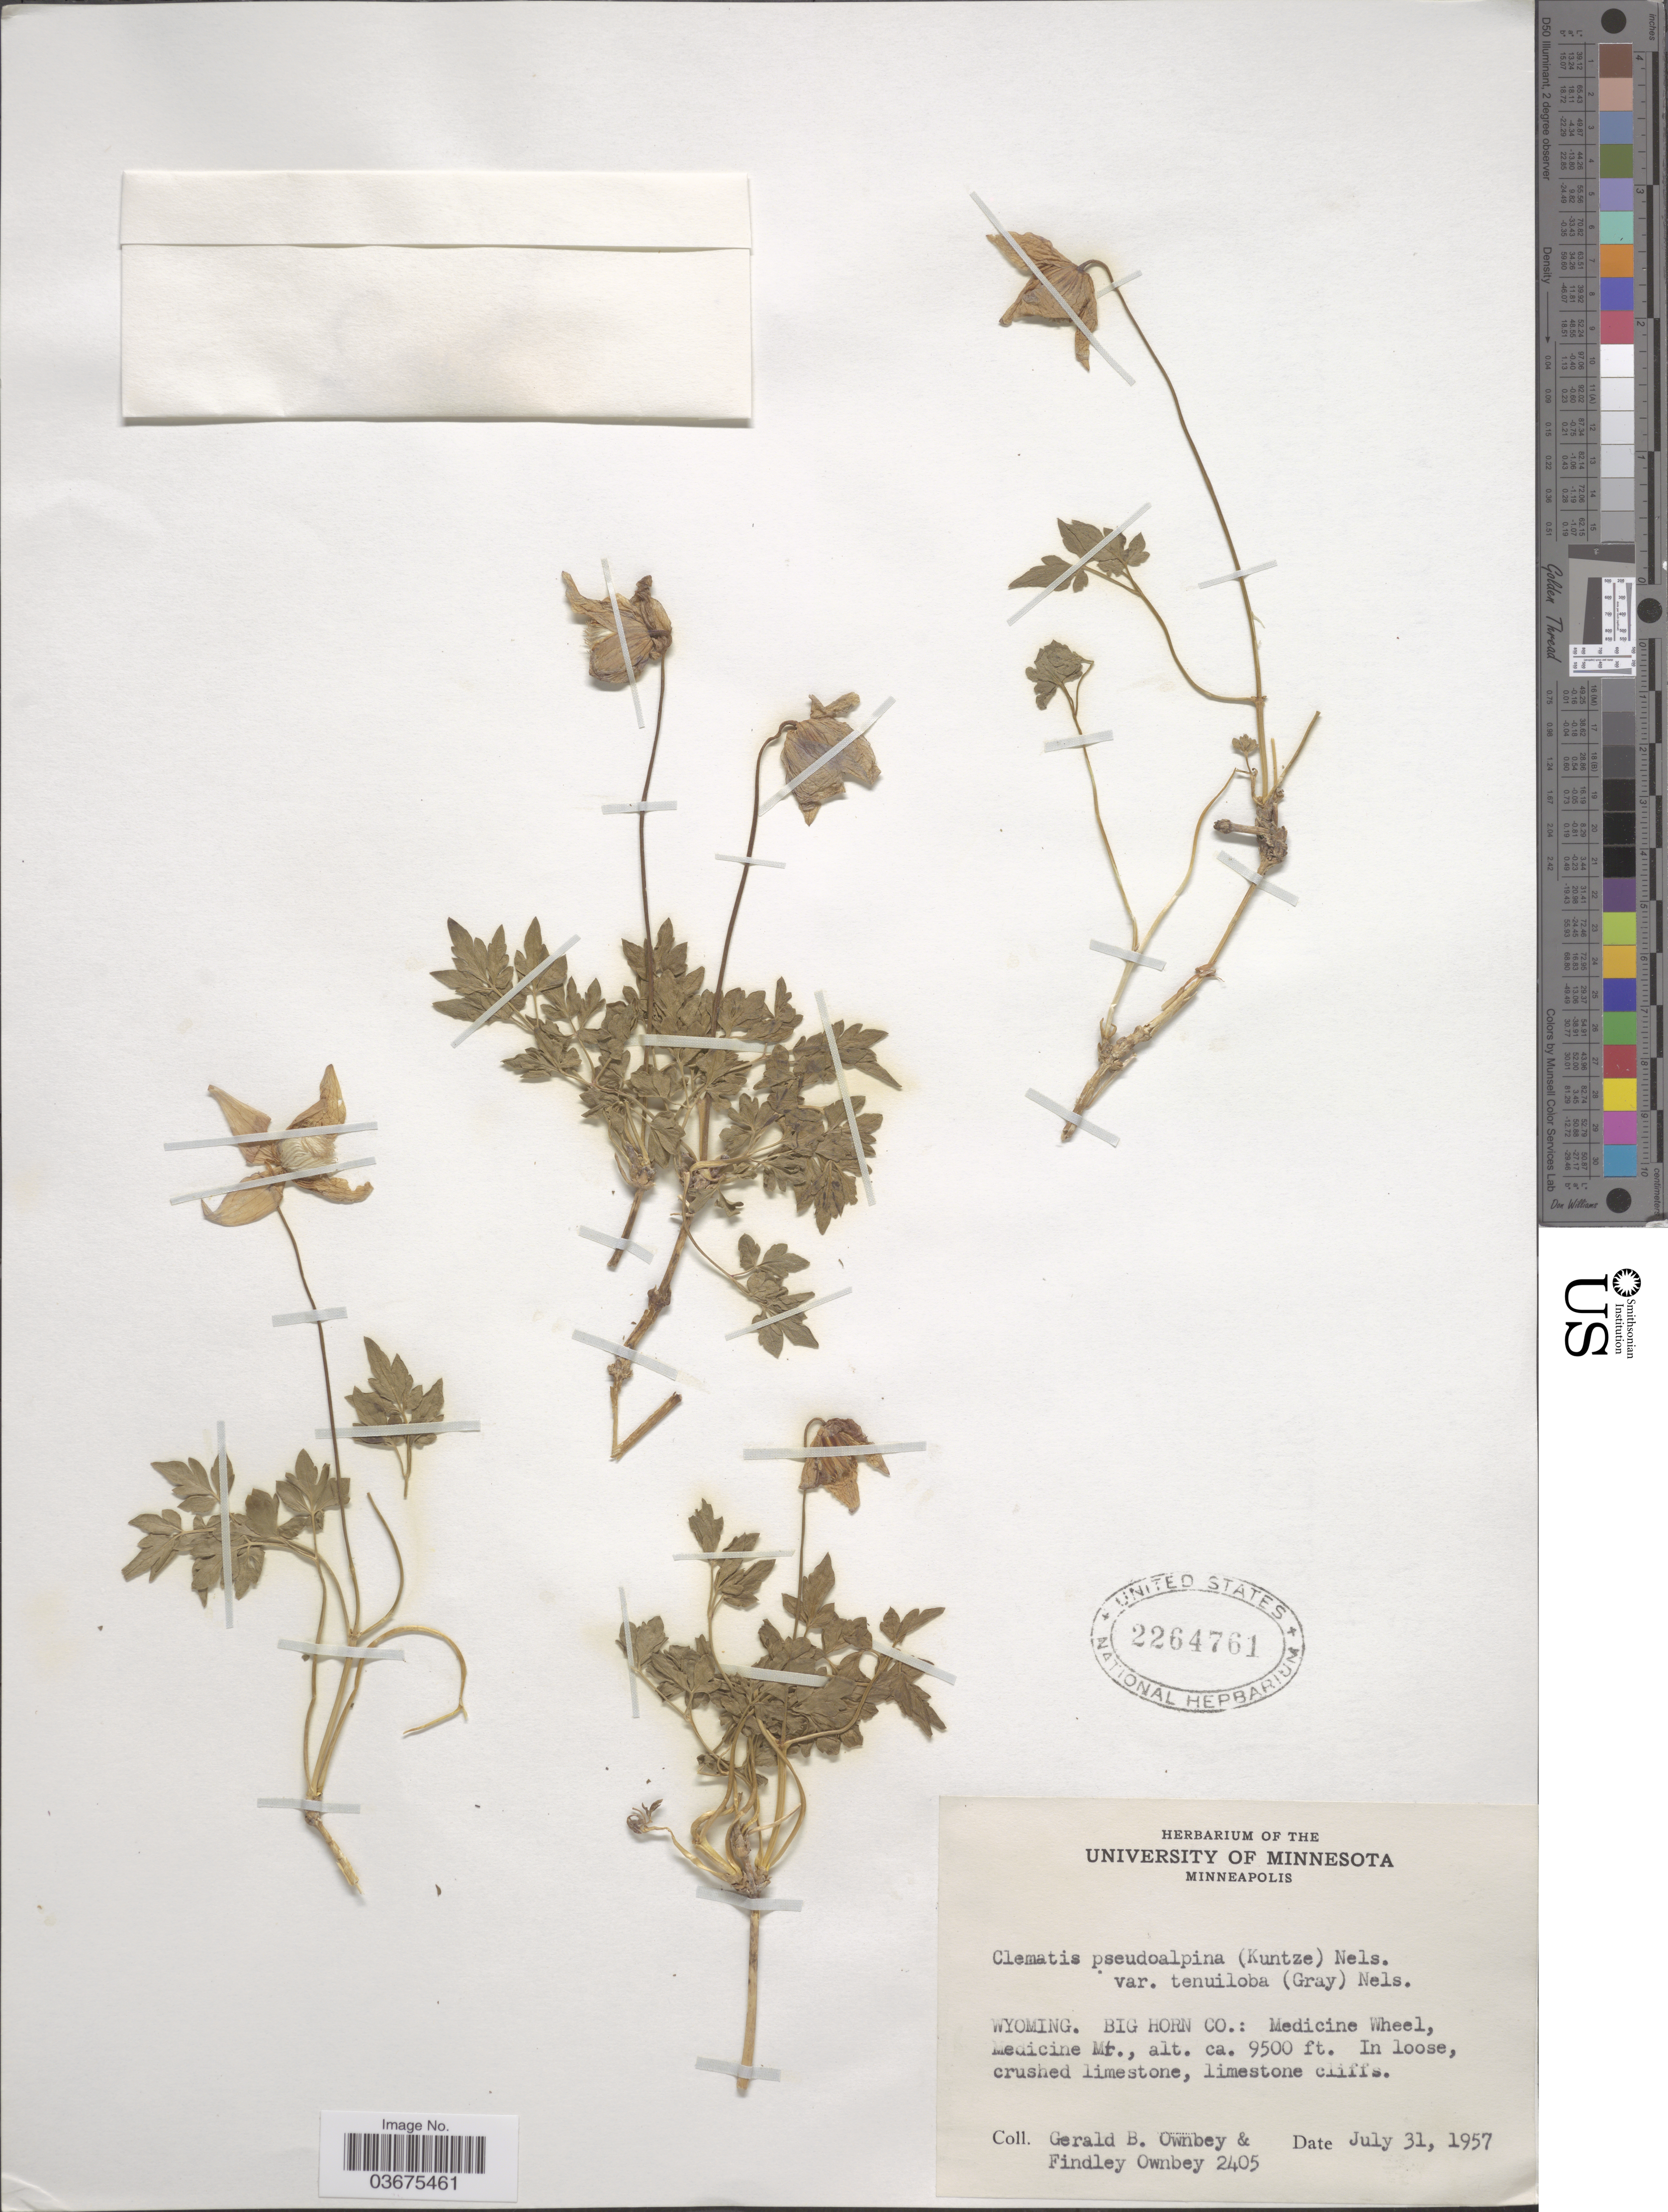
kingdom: Plantae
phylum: Tracheophyta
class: Magnoliopsida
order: Ranunculales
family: Ranunculaceae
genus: Clematis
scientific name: Clematis pseudoalpina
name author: (Kuntze) A. Nelson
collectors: G. B. Ownbey & F. Ownbey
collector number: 2405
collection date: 1957-07-31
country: United States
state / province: Wyoming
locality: Big Horn Co.: Medicine Wheel, Medicine Mt.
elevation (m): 2896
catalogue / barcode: US 2264761